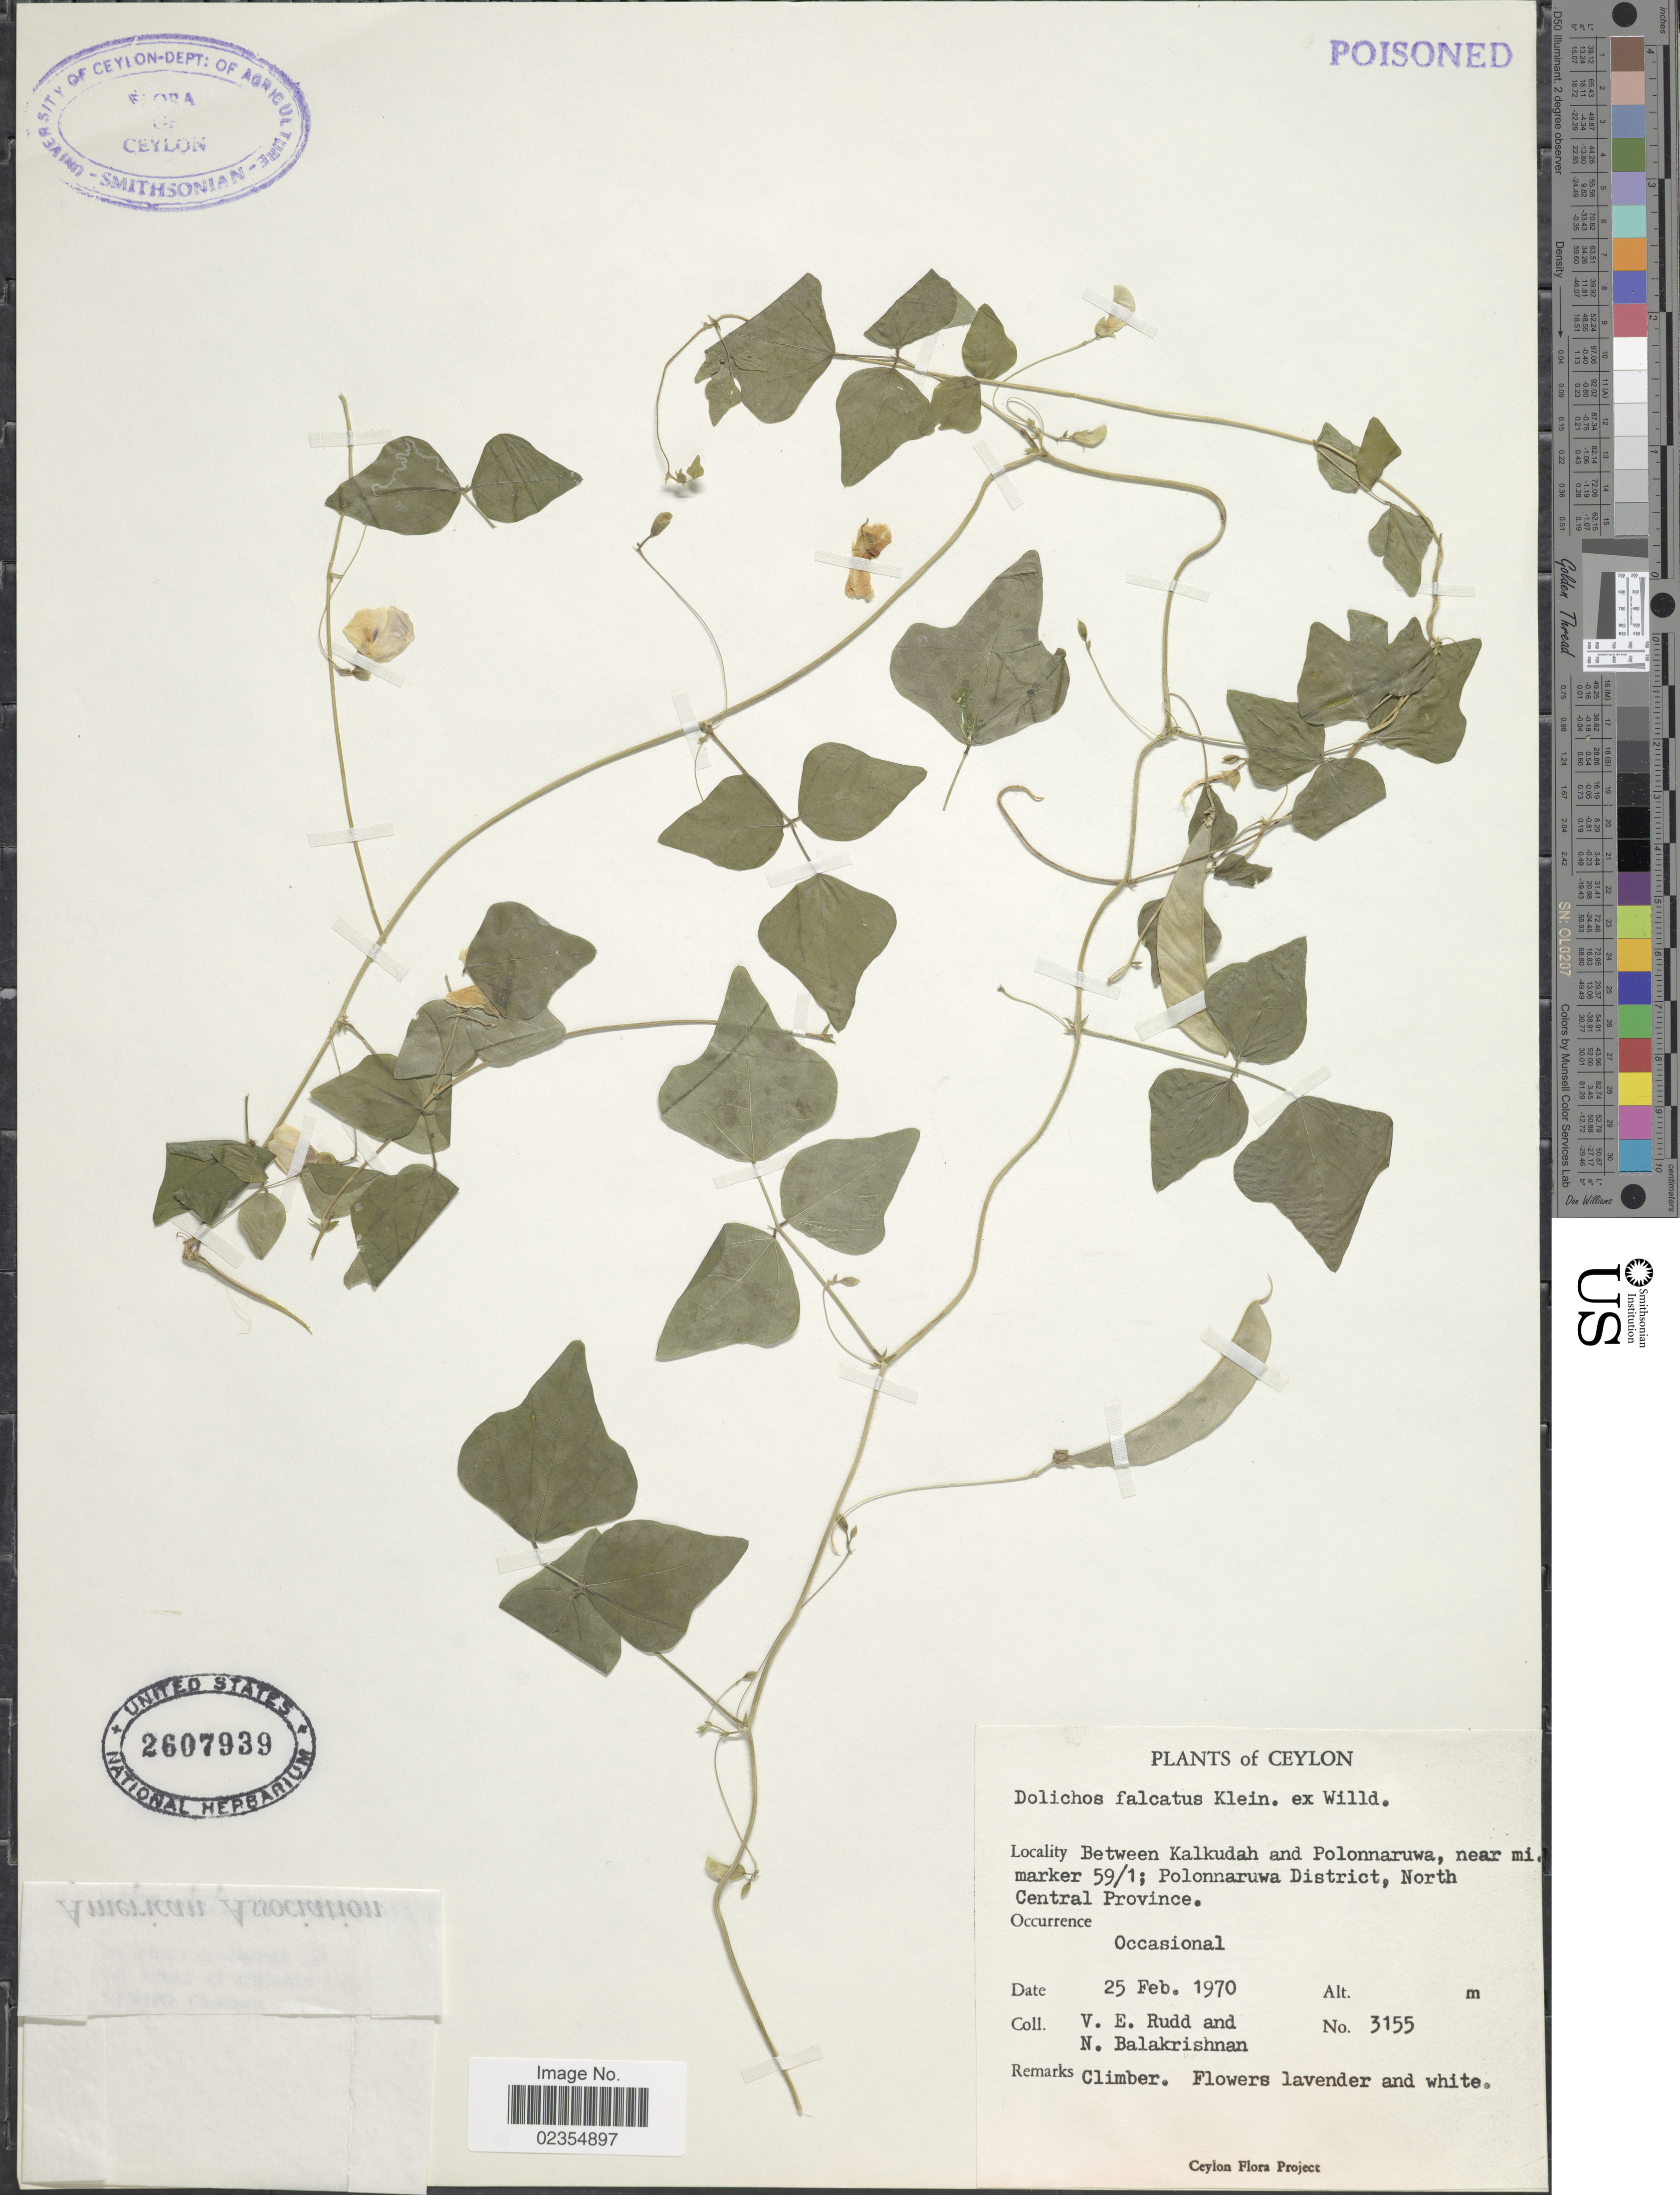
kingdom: Plantae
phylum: Tracheophyta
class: Magnoliopsida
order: Fabales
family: Fabaceae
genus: Dolichos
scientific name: Dolichos trilobus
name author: L.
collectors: V. E. Rudd & N. Balakrishnan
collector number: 3155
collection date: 1970-02-25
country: Sri Lanka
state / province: Central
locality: Between Kalkudah and Polonnaruwa, near mi. marker 59/1; Polonnaruwa District, North Central Province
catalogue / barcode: US 2607939